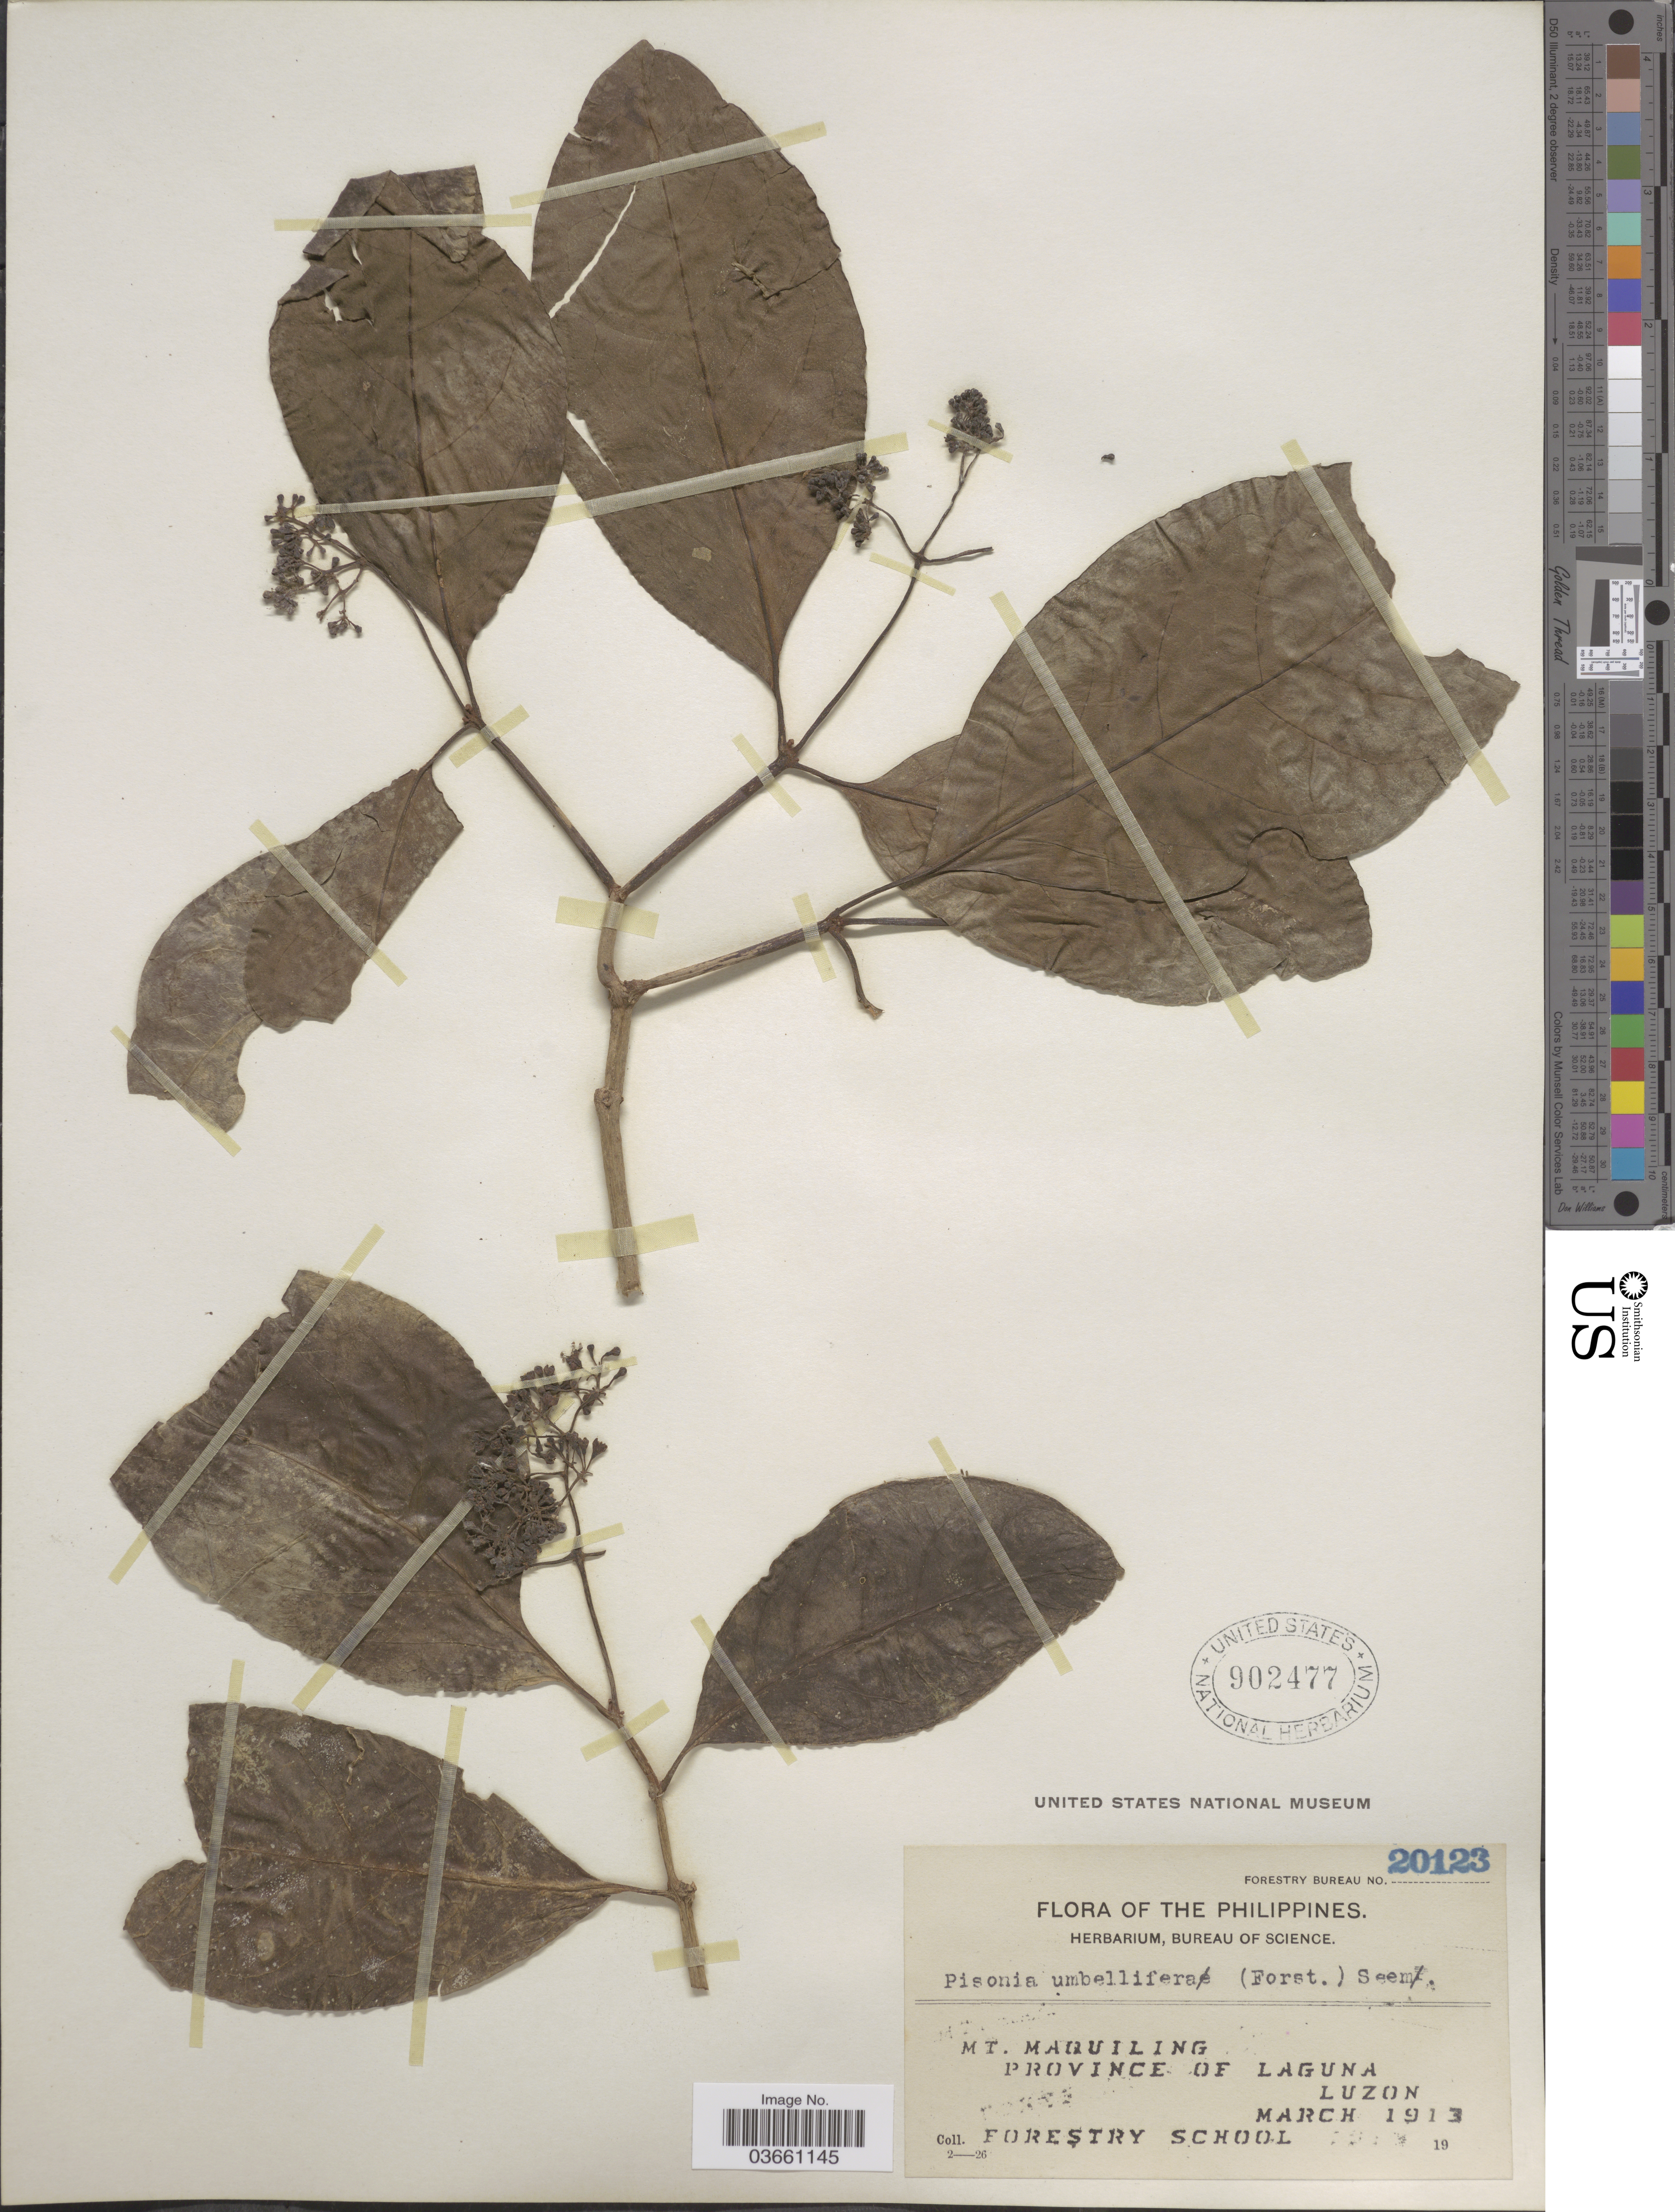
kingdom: Plantae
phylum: Tracheophyta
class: Magnoliopsida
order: Caryophyllales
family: Nyctaginaceae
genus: Pisonia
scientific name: Pisonia umbellifera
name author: (J.R. Forst. & G. Forst.) Seem.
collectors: Forestry School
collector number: Forestry Bureau 20123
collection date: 1913-03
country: Philippines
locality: Mt. Maquiling. Province of Laguna. Luzon.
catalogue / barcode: US 902477